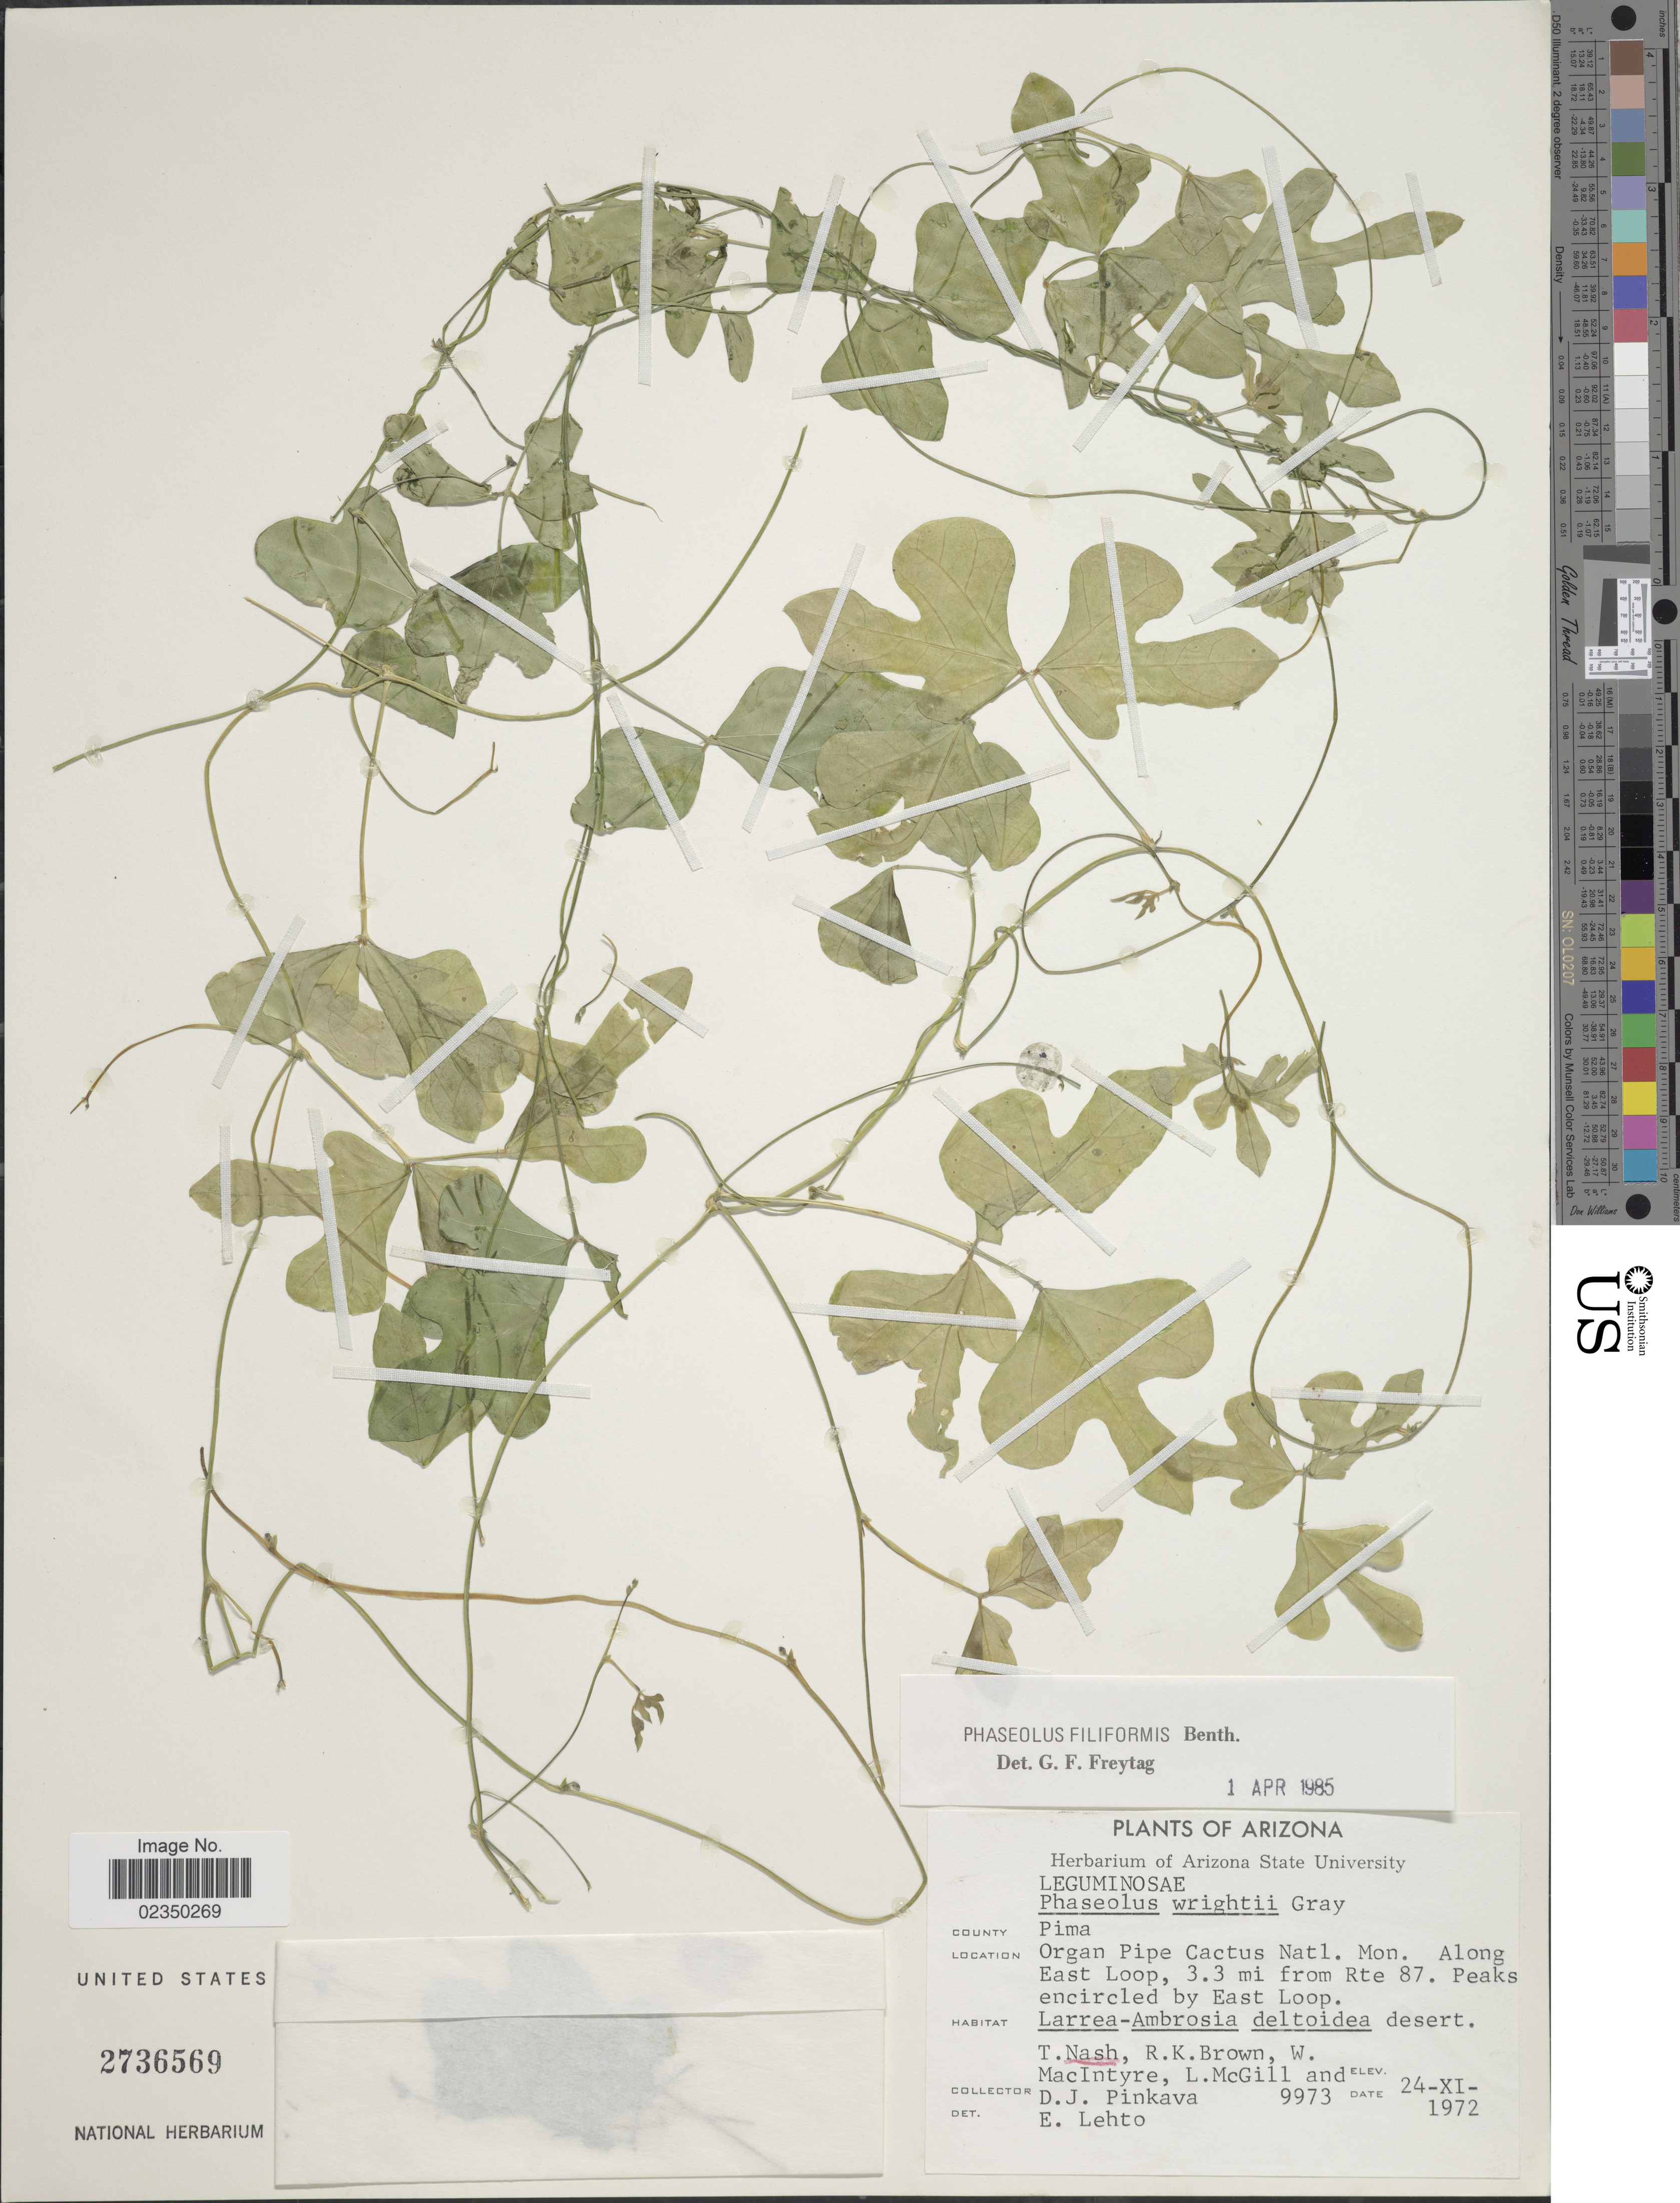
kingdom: Plantae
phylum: Tracheophyta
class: Magnoliopsida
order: Fabales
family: Fabaceae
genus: Phaseolus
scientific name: Phaseolus filiformis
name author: Benth.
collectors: T. Nash, R. K. Brown, W. Macintyre, L. McGill & D. J. Pinkava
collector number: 9973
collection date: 1972-11-24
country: United States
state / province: Arizona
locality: County Pima, Organ Pipe Cactus Natl. Mon. along East Loop, 3.3 mi from Rte 87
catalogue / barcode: US 2736569